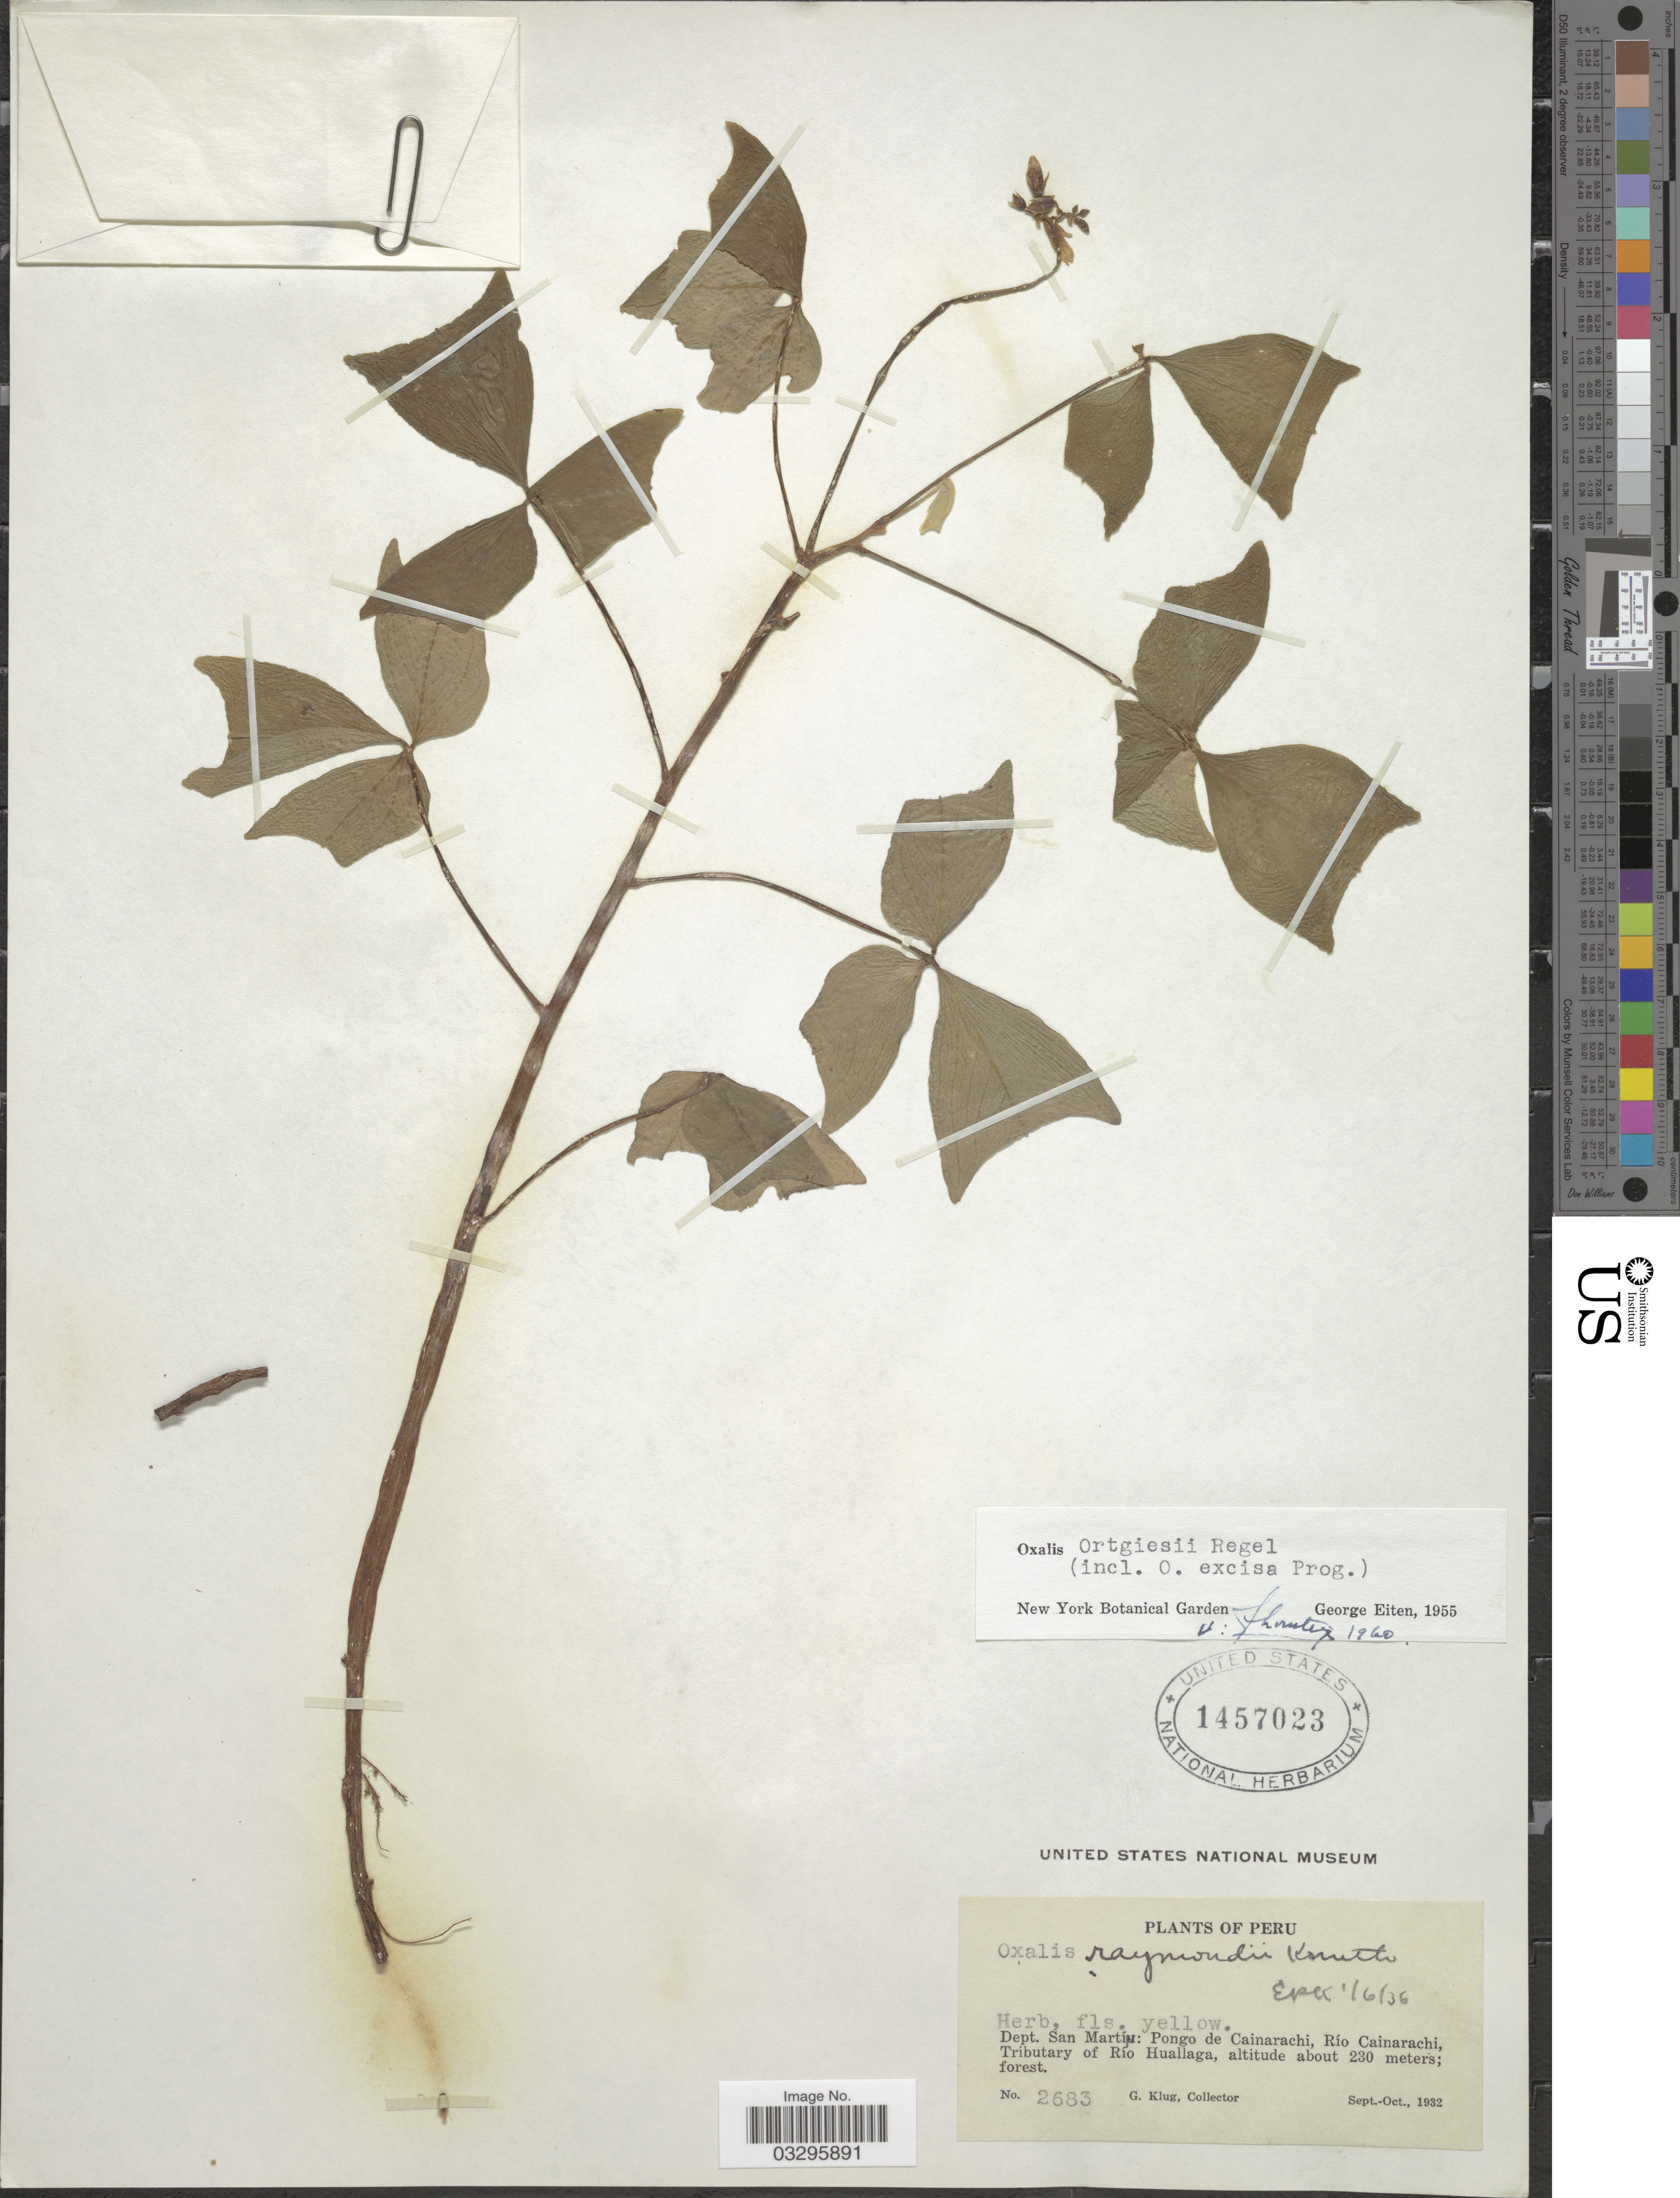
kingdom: Plantae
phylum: Tracheophyta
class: Magnoliopsida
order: Oxalidales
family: Oxalidaceae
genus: Oxalis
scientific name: Oxalis ortgiesii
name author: Regel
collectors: G. Klug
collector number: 2683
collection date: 1932-09/1932-10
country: Peru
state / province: San Martín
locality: Dept. San Martín: Pongo de Cainarachi, Río Cainarachi, Tributary of Río Huallaga.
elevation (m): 230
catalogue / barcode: US 1457023